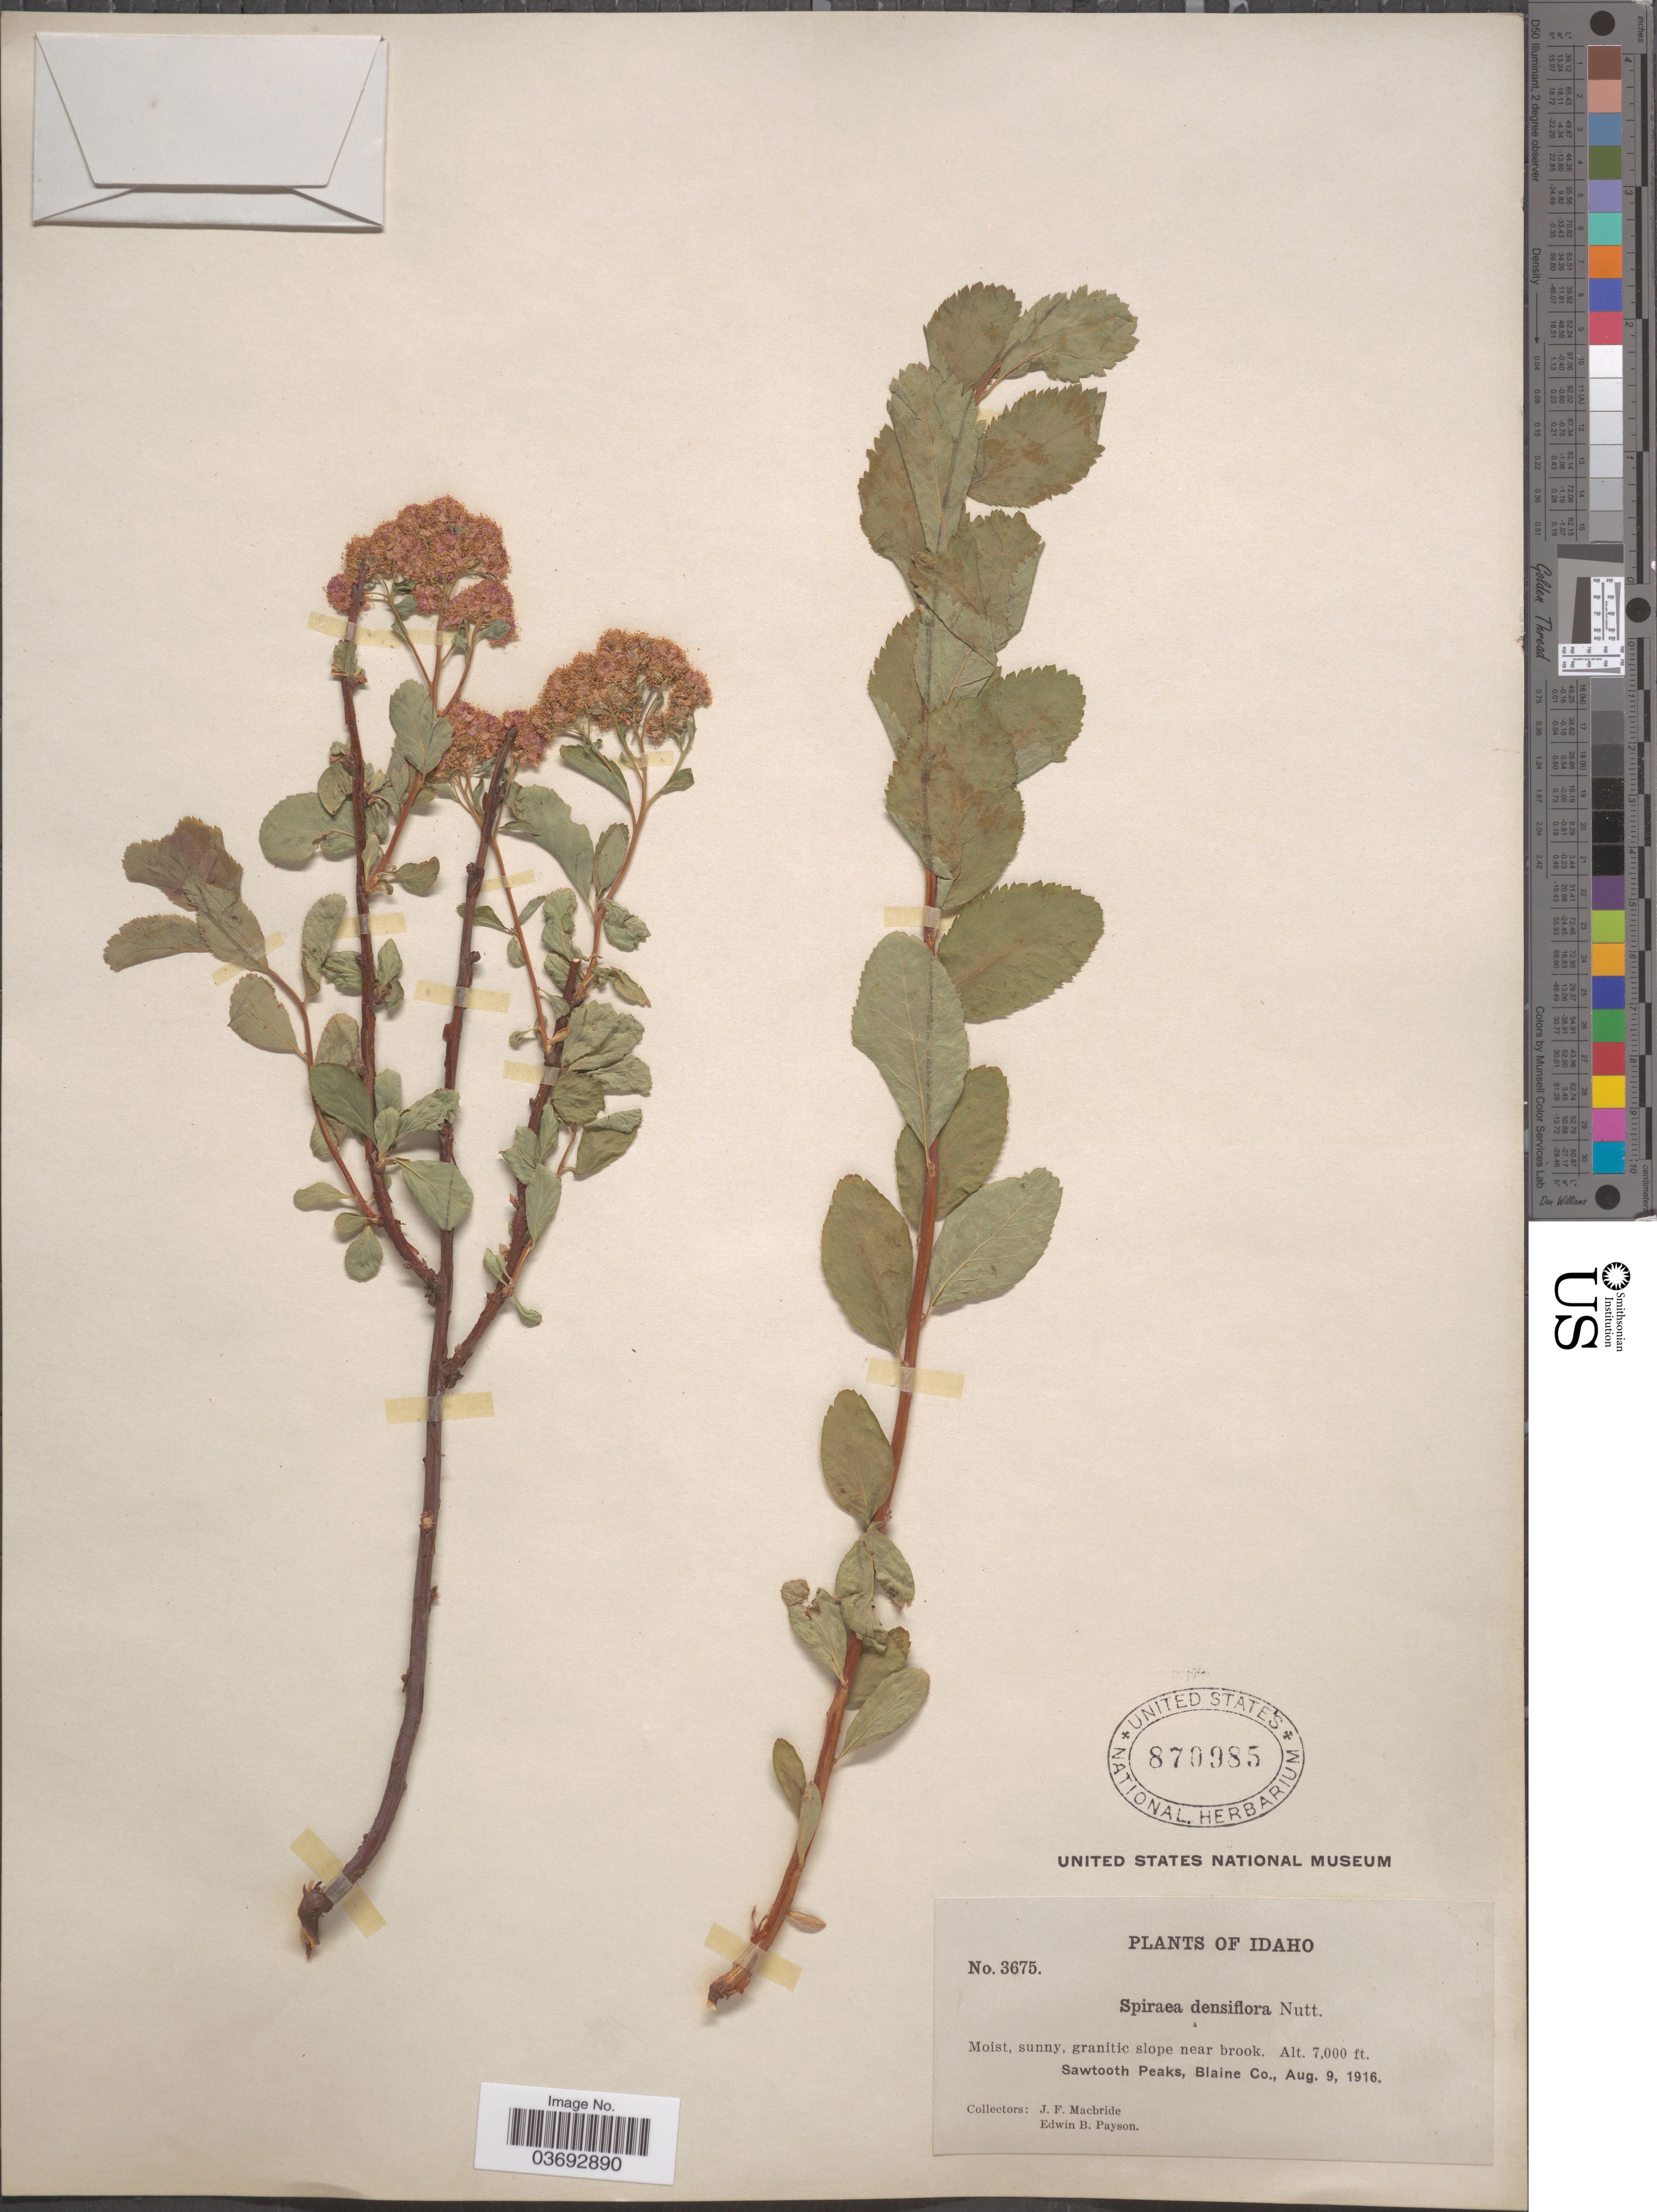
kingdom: Plantae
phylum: Tracheophyta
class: Magnoliopsida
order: Rosales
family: Rosaceae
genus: Spiraea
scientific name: Spiraea splendens var. splendens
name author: Baumann ex K. Koch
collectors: J. F. Macbride & E. B. Payson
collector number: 3675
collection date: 1916-08-09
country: United States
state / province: Idaho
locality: Moist, sunny granitic slope near brook. Sawtooth Peaks, Blaine Co.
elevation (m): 2134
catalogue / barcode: US 870985